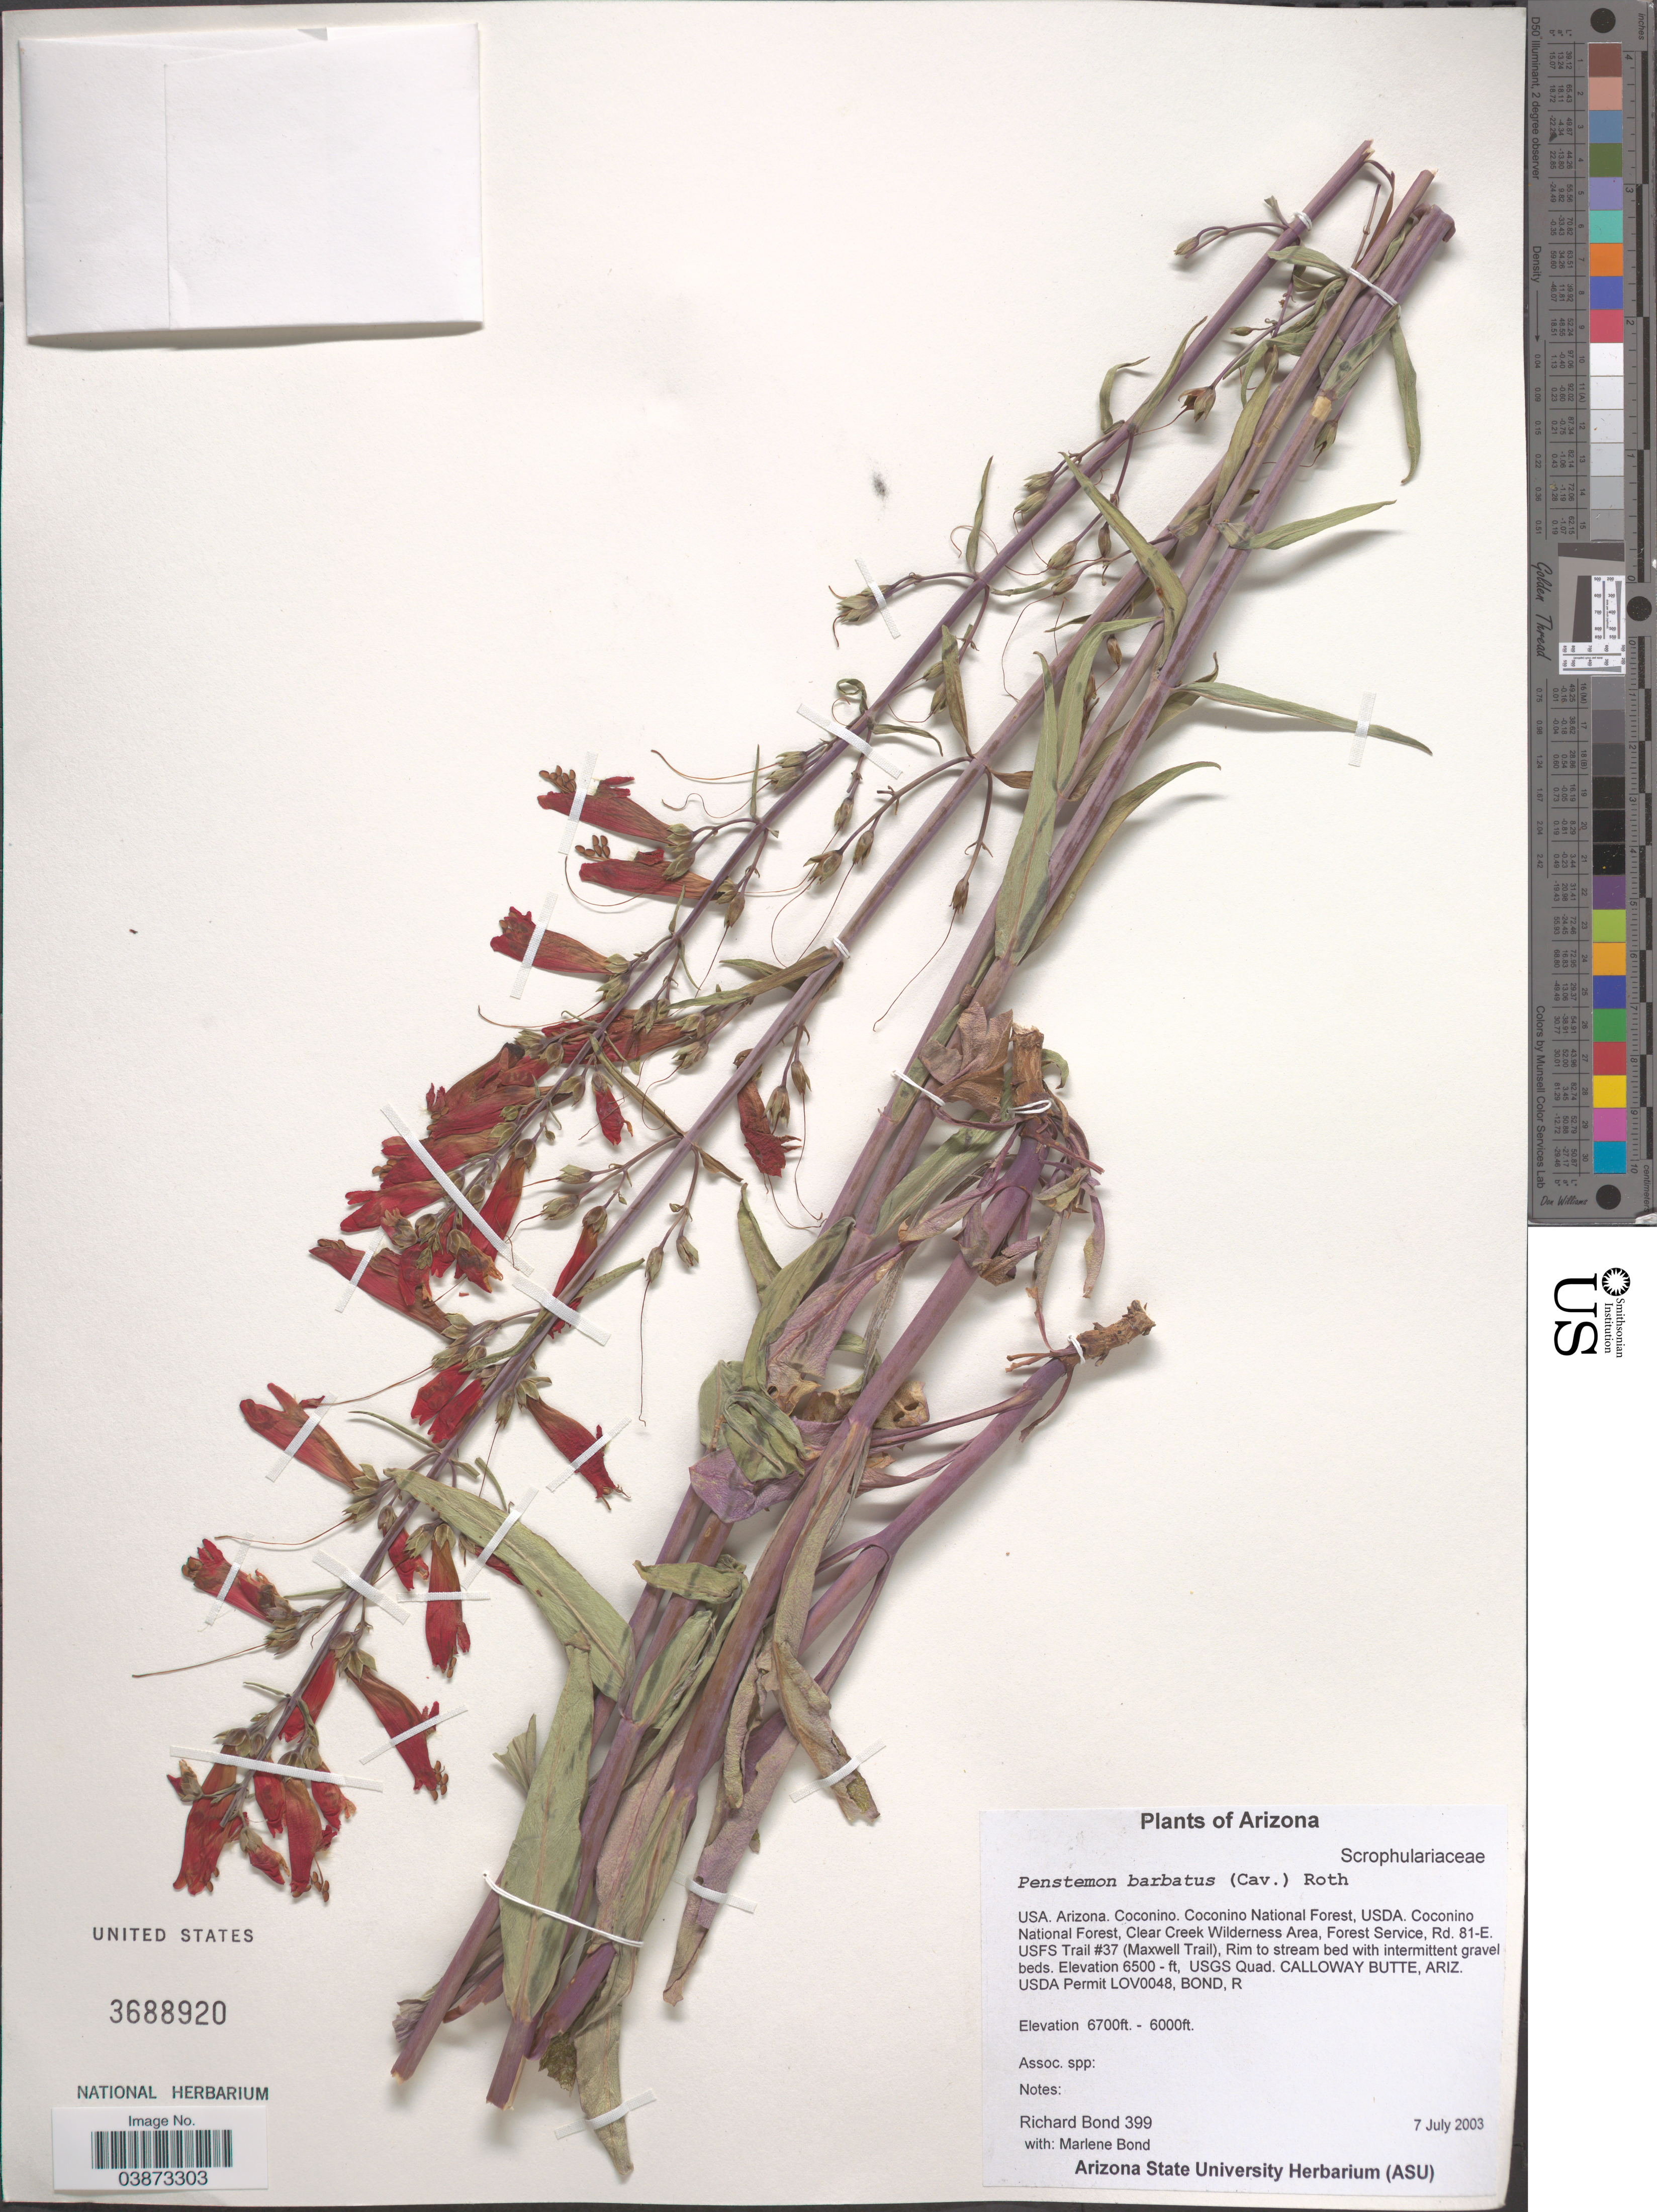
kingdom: Plantae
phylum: Tracheophyta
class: Magnoliopsida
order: Lamiales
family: Plantaginaceae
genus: Penstemon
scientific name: Penstemon barbatus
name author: (Cav.) Roth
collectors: R. Bond & M. Bond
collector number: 399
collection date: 2003-07-07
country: United States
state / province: Arizona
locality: Coconino. Coconino National Forest, USDA. Coconino National Forest, Clear Creek Wilderness Area, Forest Service, Rd. 81-E. USFS Trail #37 (Maxwell Trail). USGS Quad. Calloway Butte, Ariz. USDA Permit LOV0048, Bond, R.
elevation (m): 1981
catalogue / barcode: US 3688920